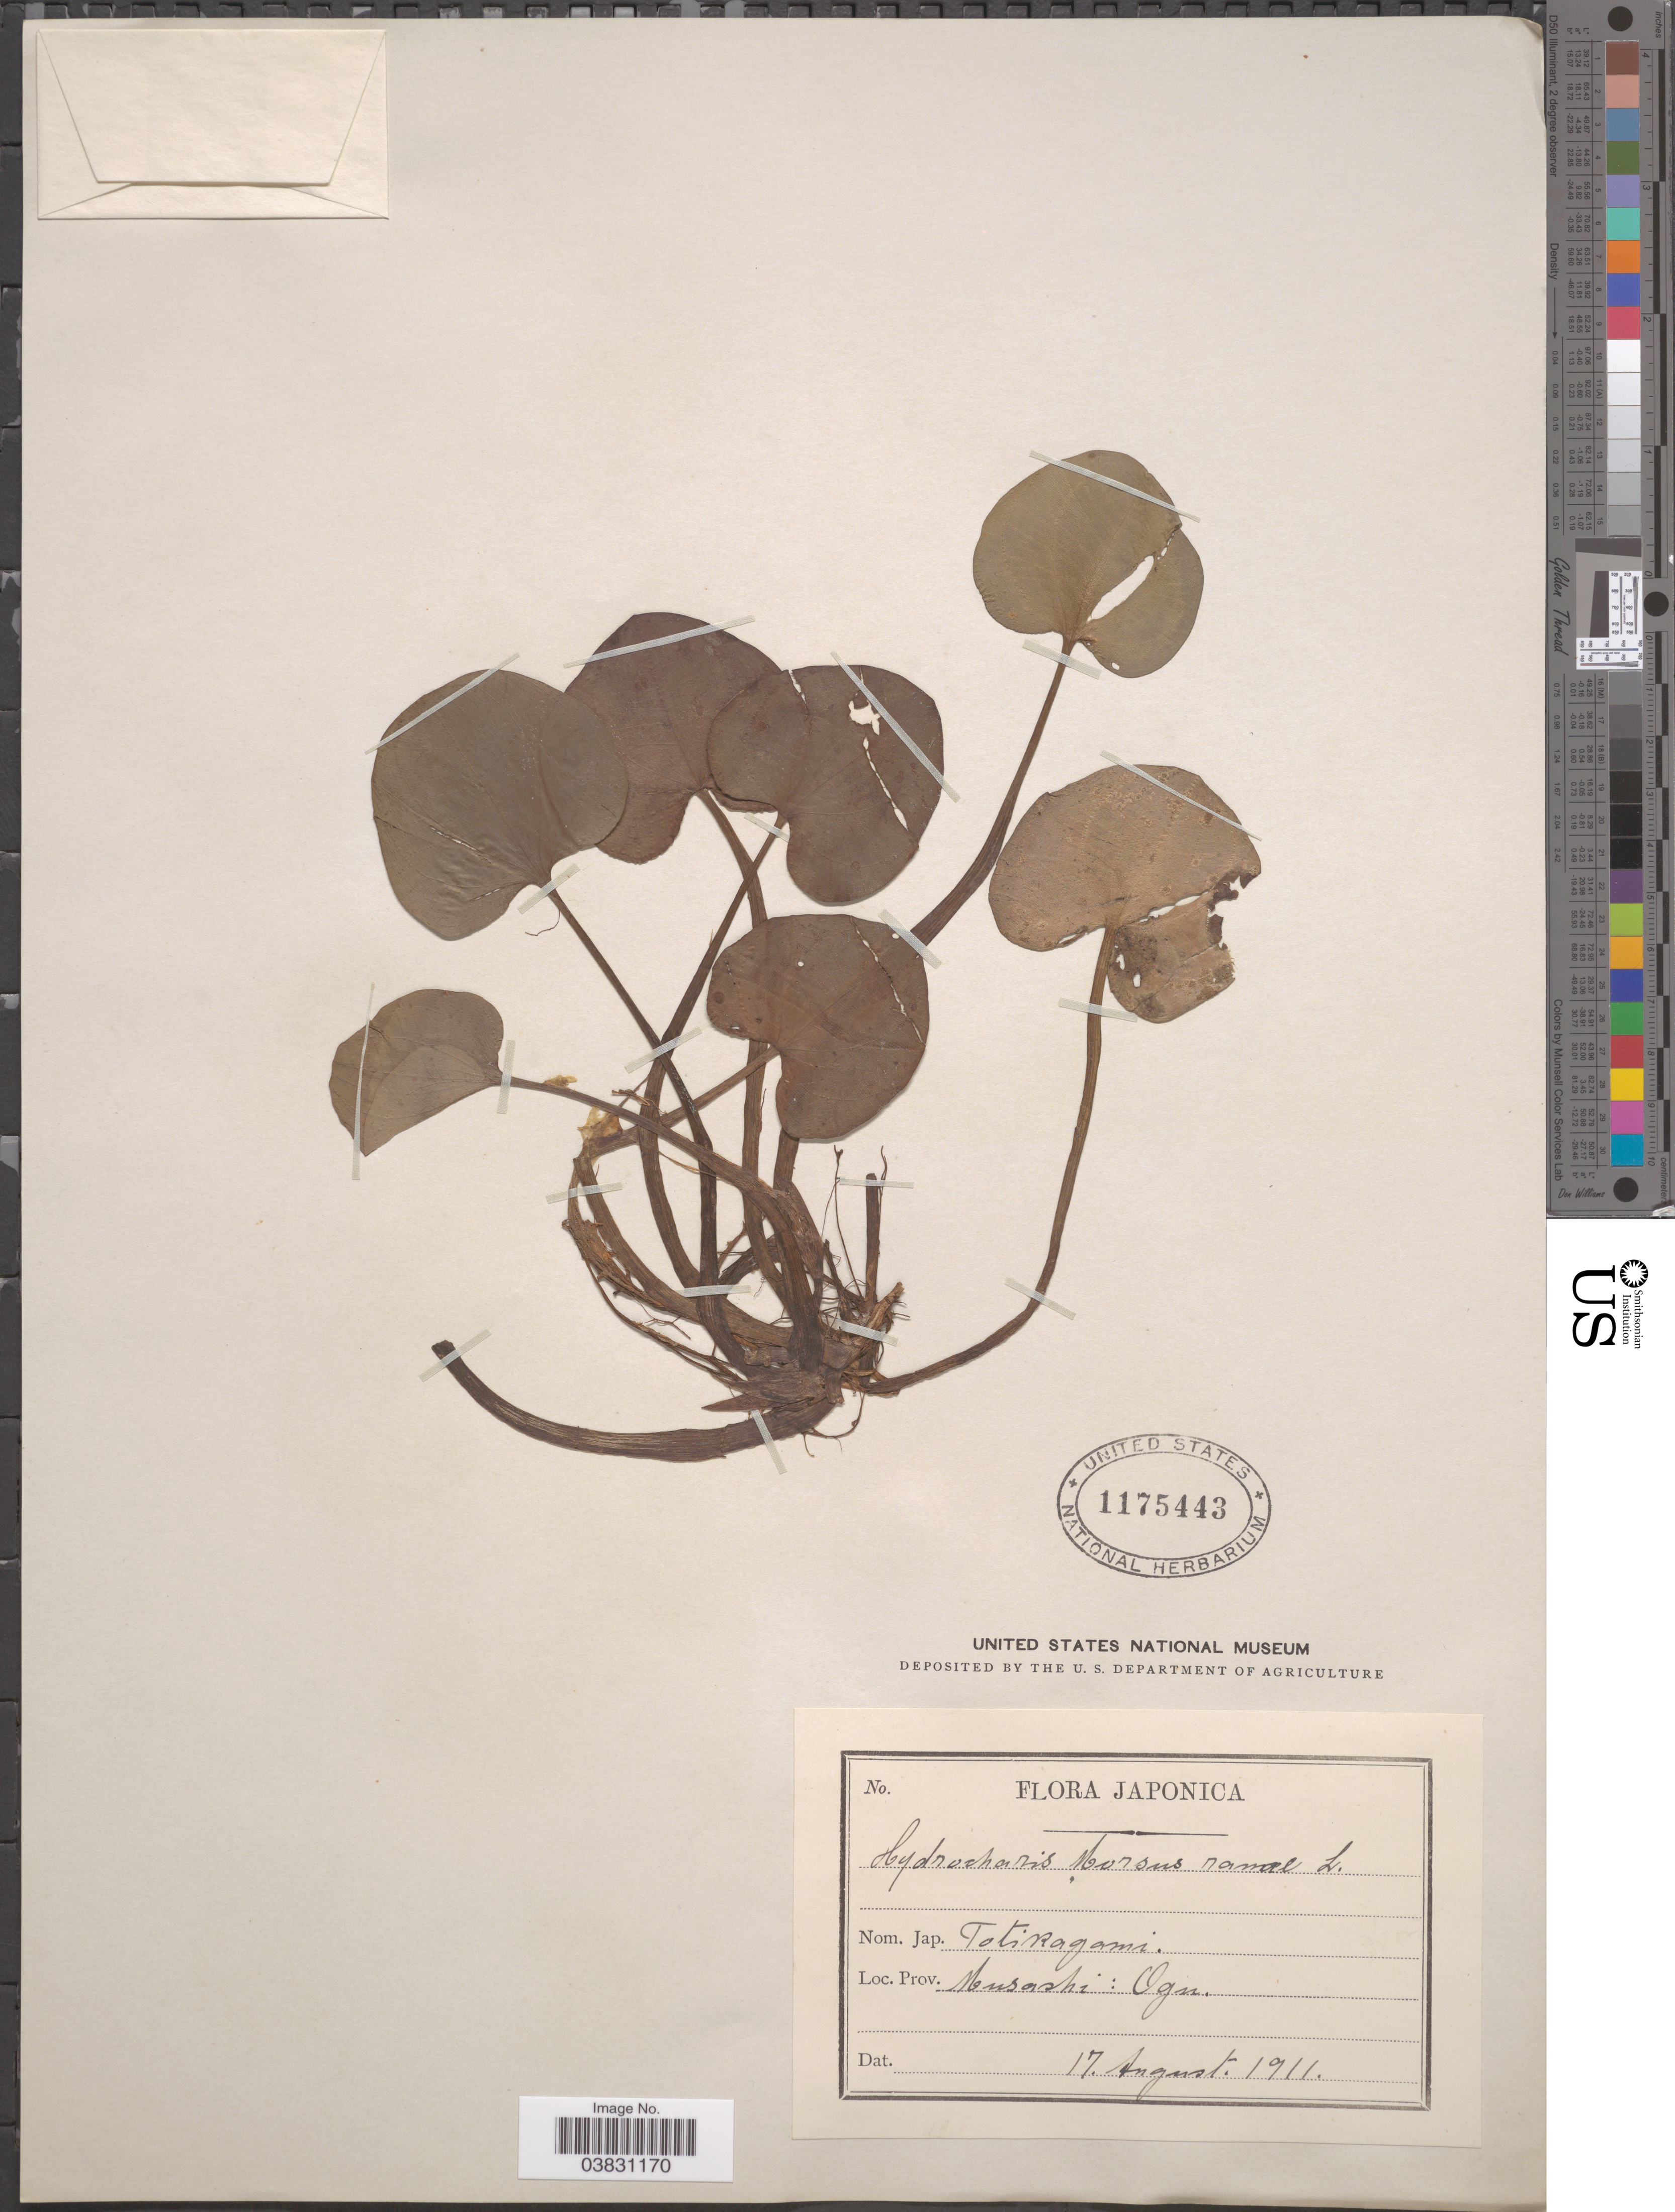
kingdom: Plantae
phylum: Tracheophyta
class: Liliopsida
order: Alismatales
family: Hydrocharitaceae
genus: Hydrocharis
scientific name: Hydrocharis morsus-ranae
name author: L.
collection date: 1911-08-17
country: Japan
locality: Prov. Musashi: Ogu.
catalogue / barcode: US 1175443